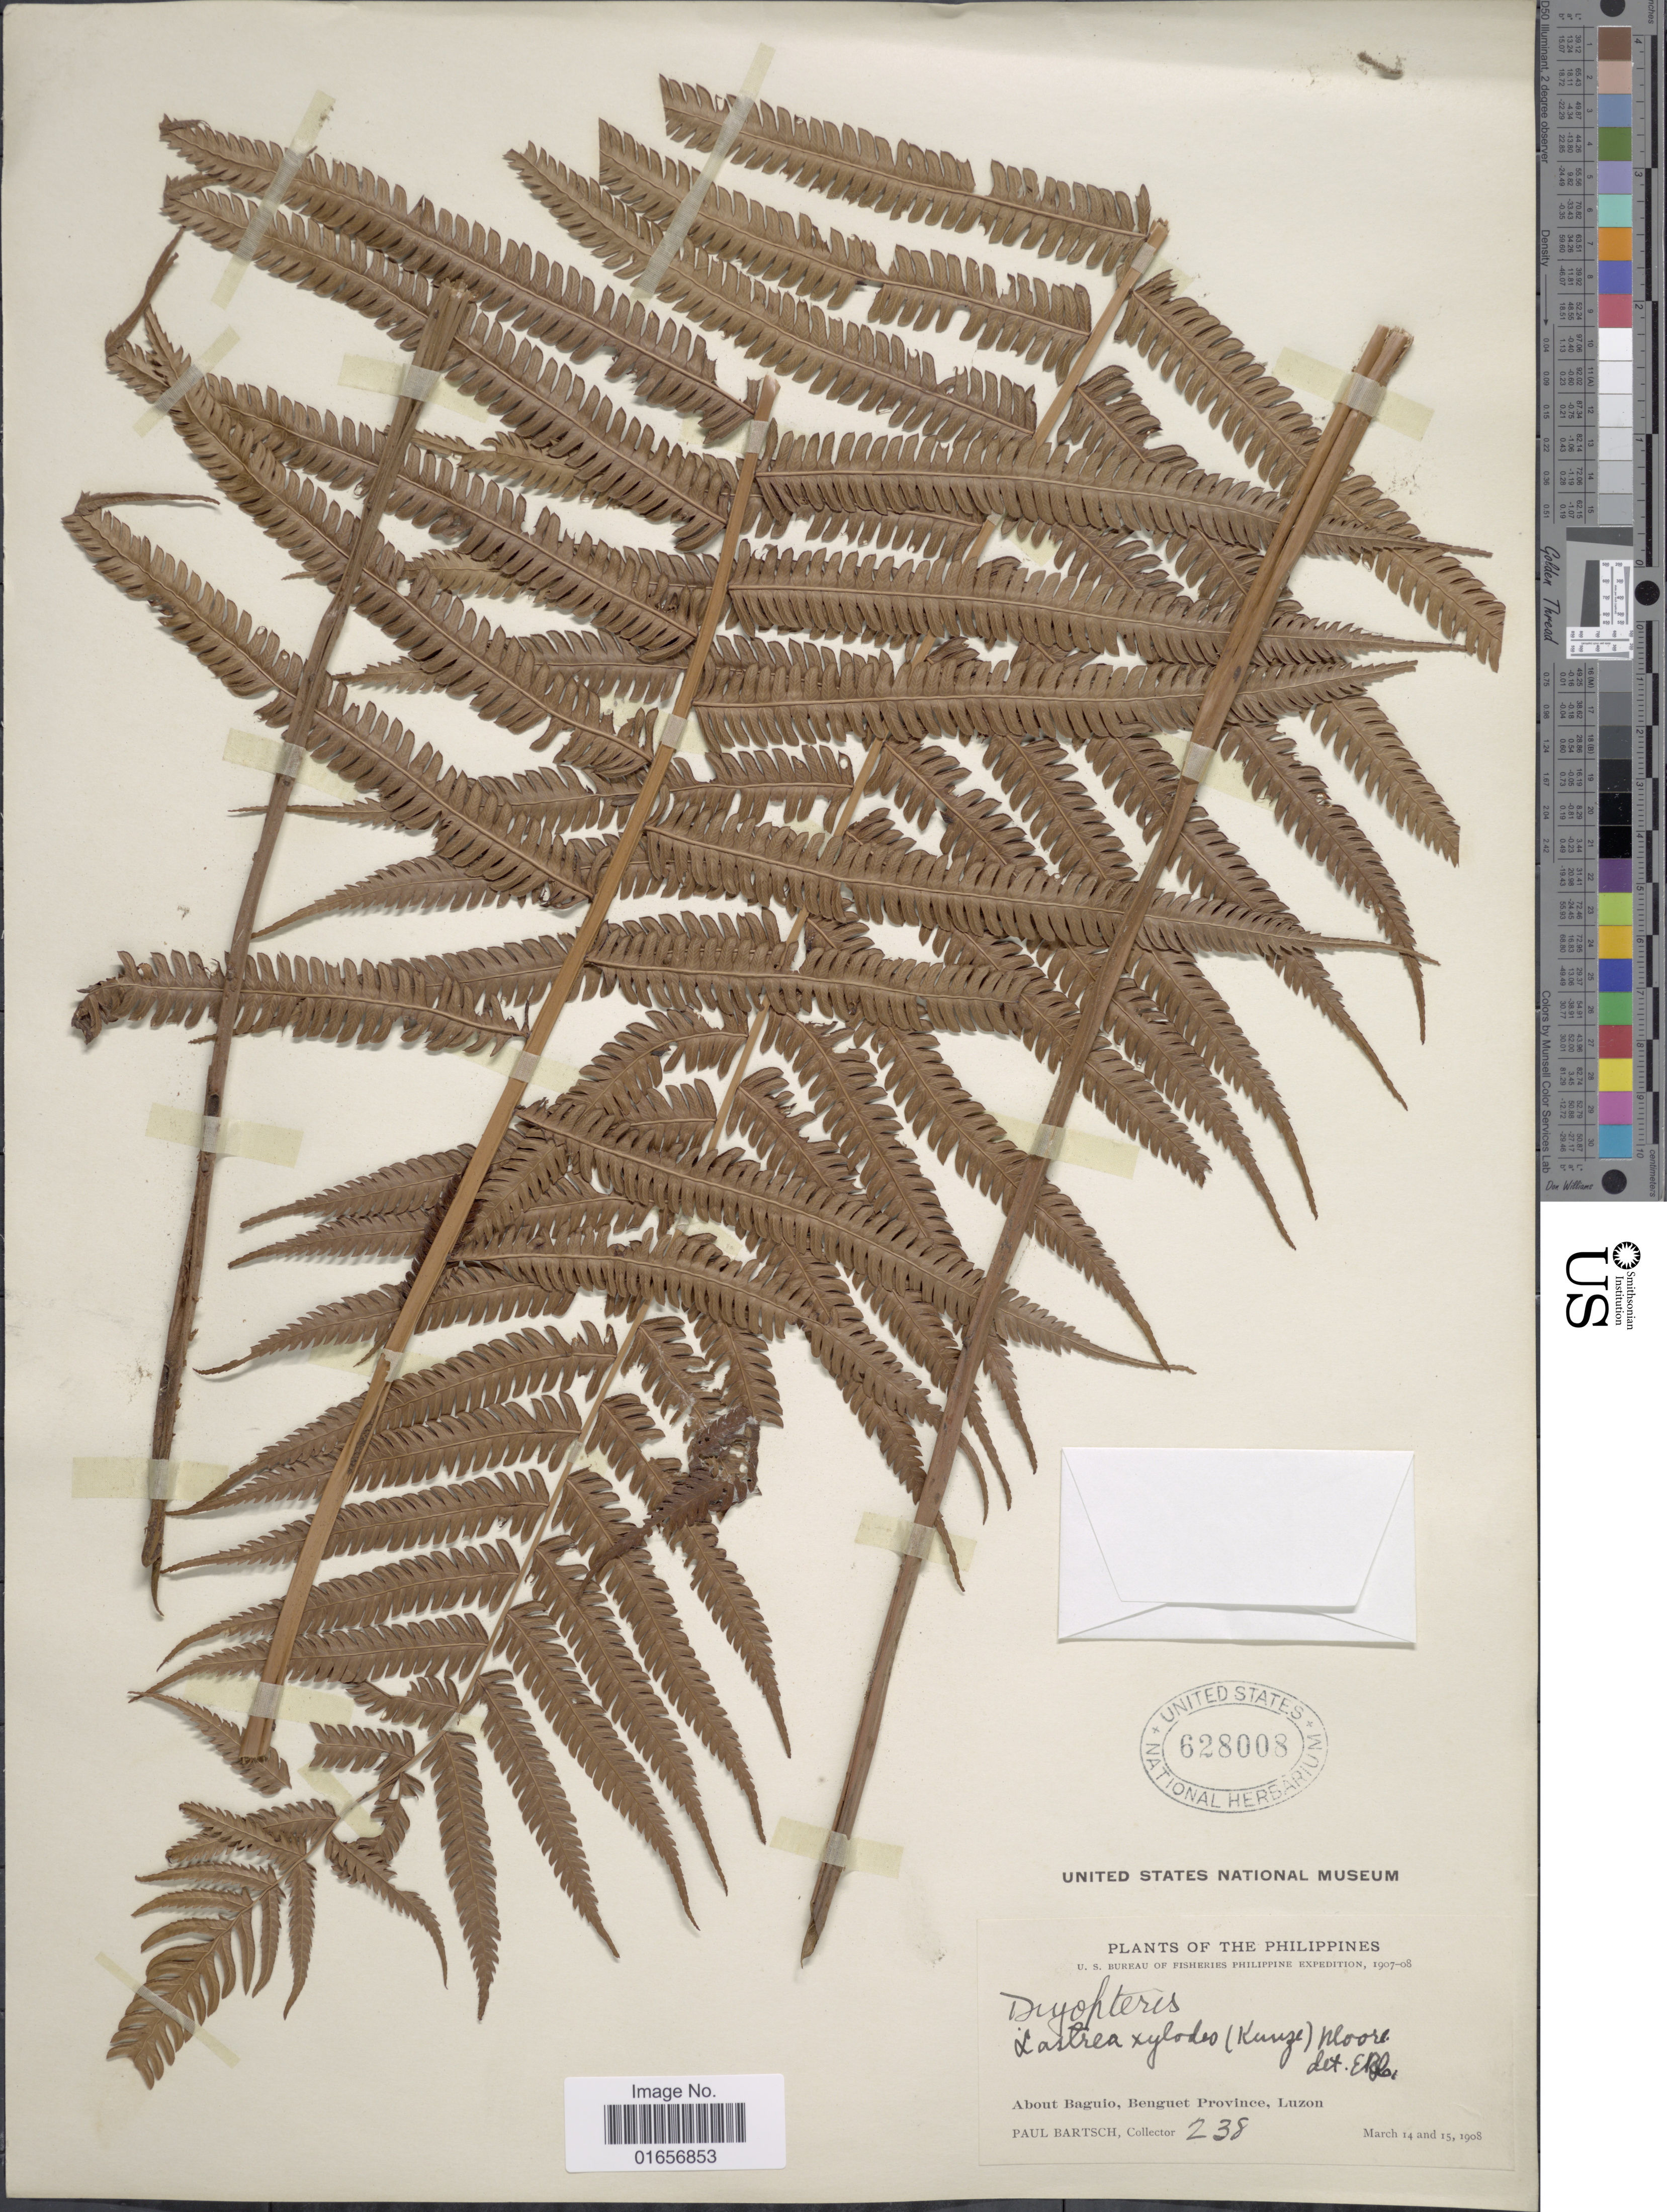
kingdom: Plantae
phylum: Tracheophyta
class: Polypodiopsida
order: Polypodiales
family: Thelypteridaceae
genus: Pseudocyclosorus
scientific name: Pseudocyclosorus tylodes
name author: (Kunze) Ching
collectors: P. Bartsch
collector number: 238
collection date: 1908-03-14/1908-03-15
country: Philippines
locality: About Baguio, Benguet Province, Luzon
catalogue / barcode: US 628008